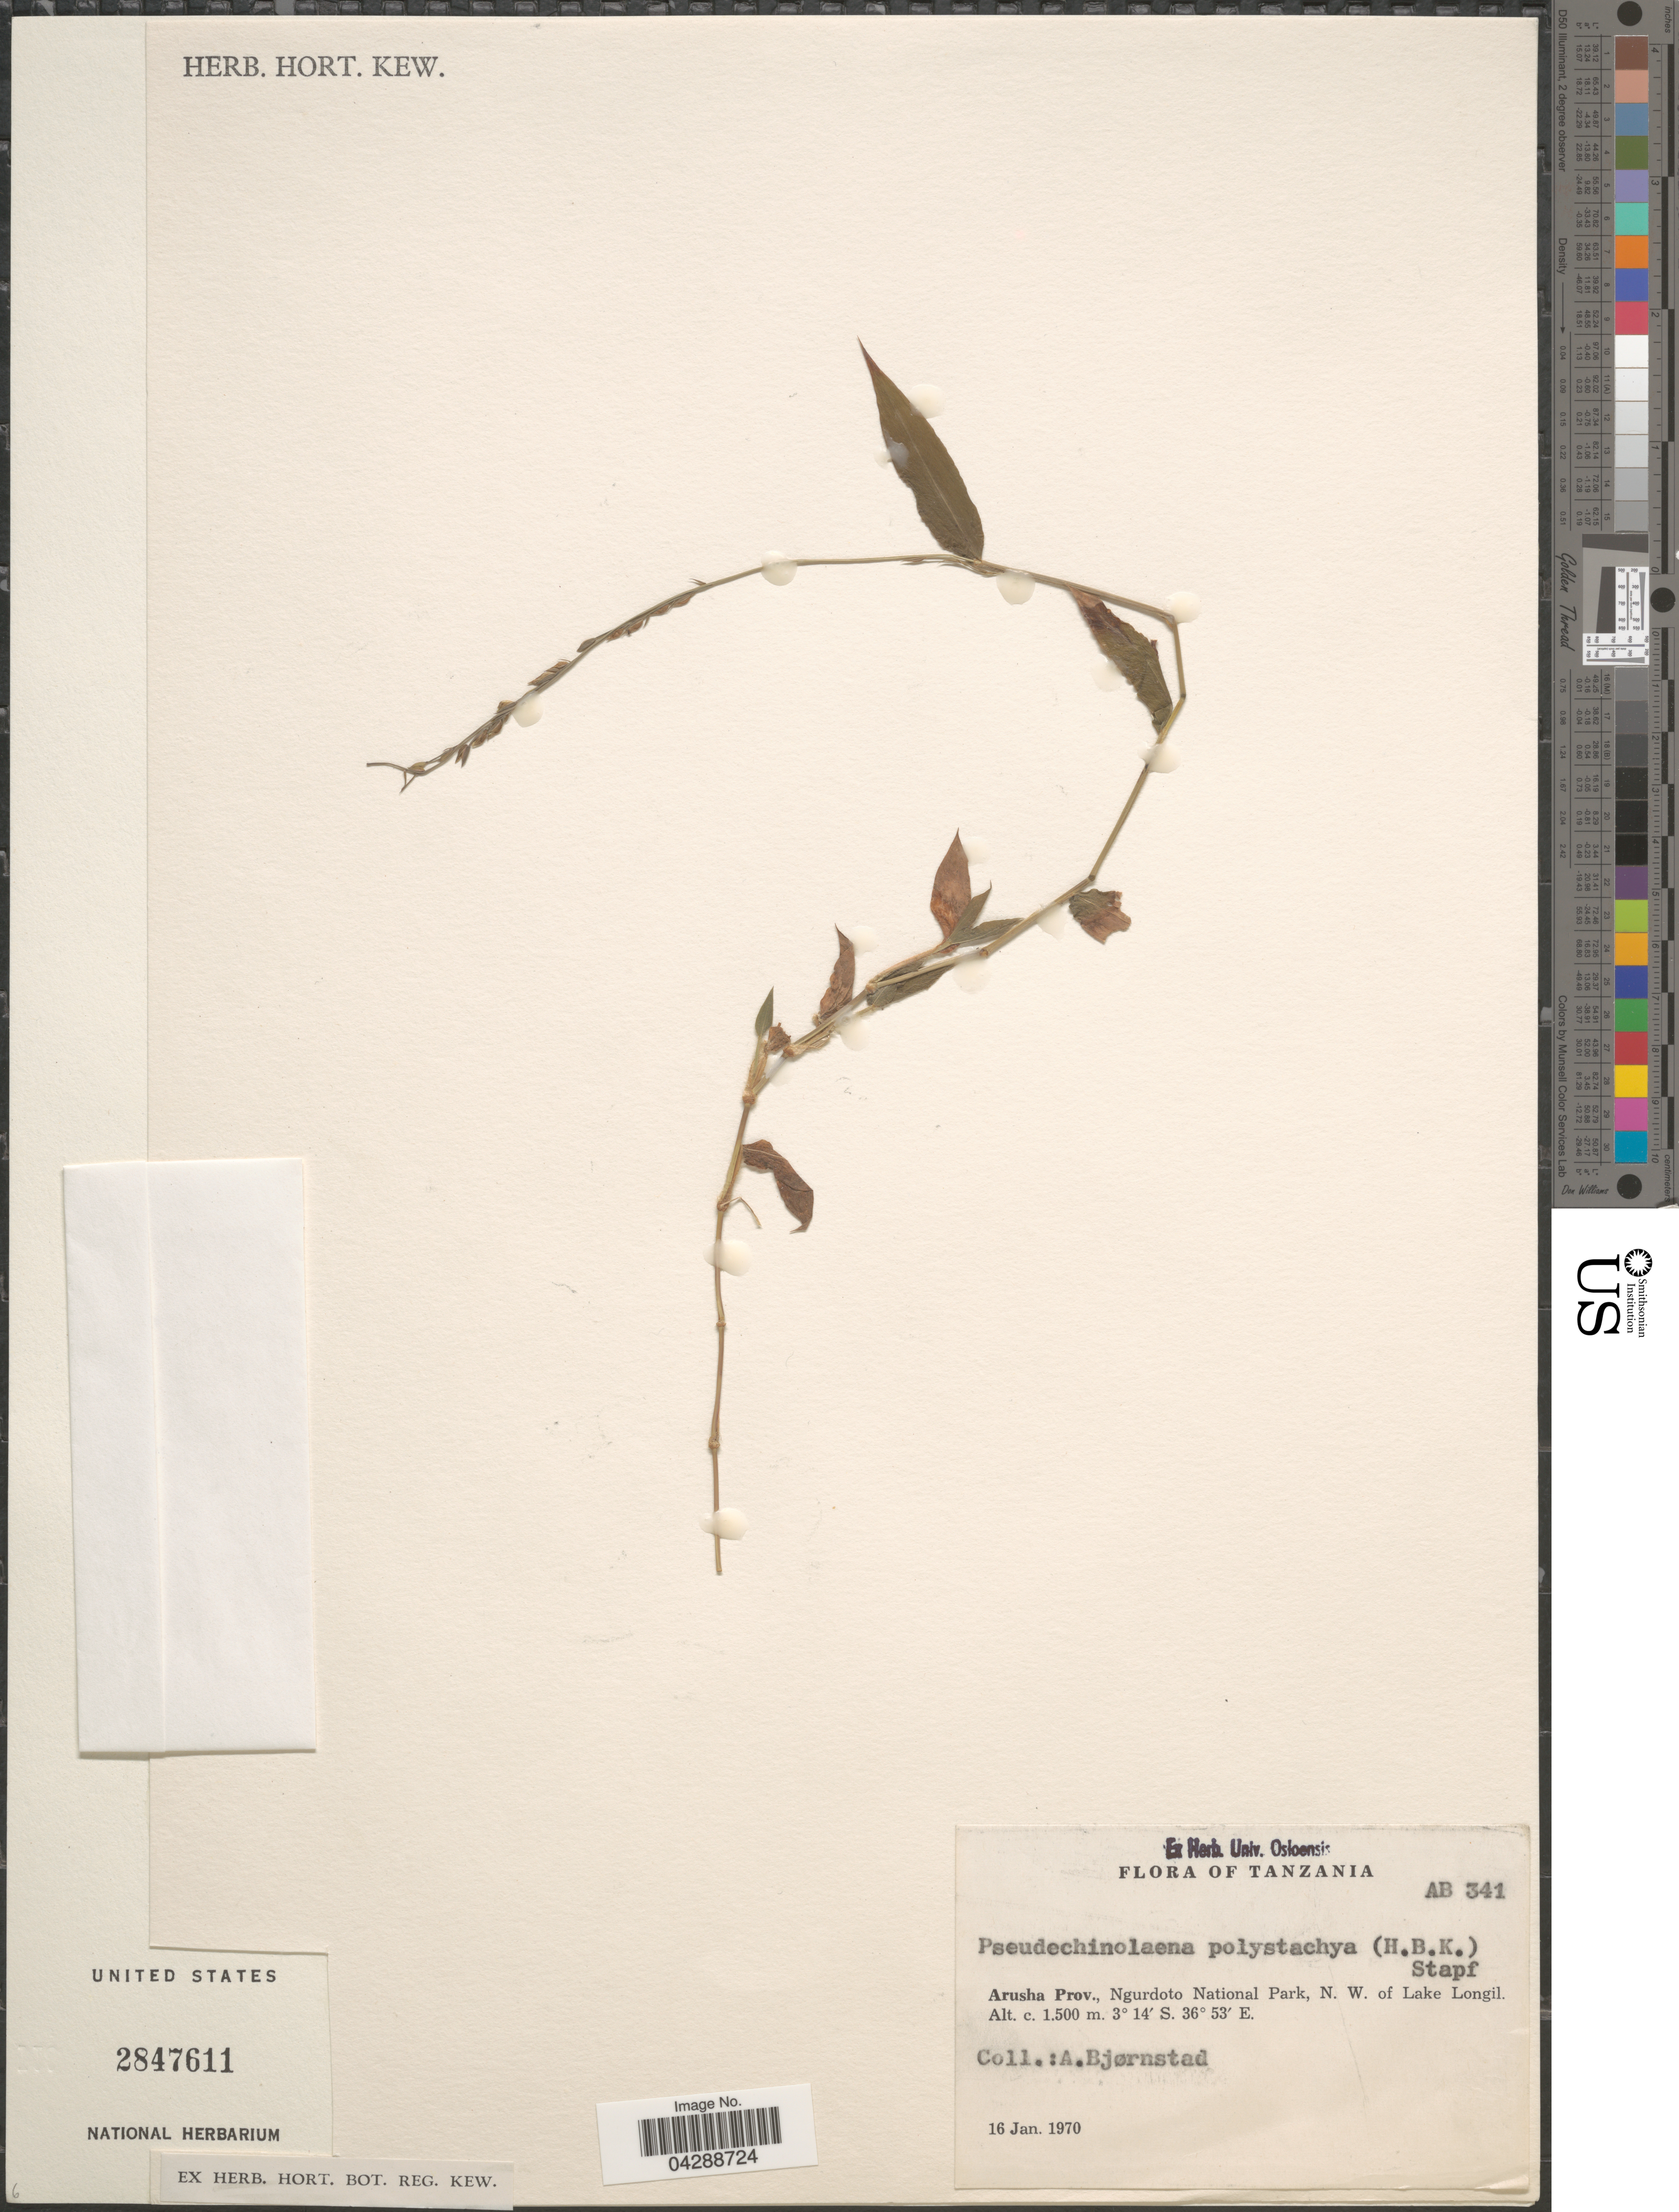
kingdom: Plantae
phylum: Tracheophyta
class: Liliopsida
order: Poales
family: Poaceae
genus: Pseudechinolaena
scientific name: Pseudechinolaena polystachya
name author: (Kunth) Stapf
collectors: A. Bjørnstad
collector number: AB341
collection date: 1970-01-16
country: Tanzania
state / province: Arusha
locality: Ngurdoto, National Park, N. W. of Lake Longil.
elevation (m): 1500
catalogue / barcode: US 2847611